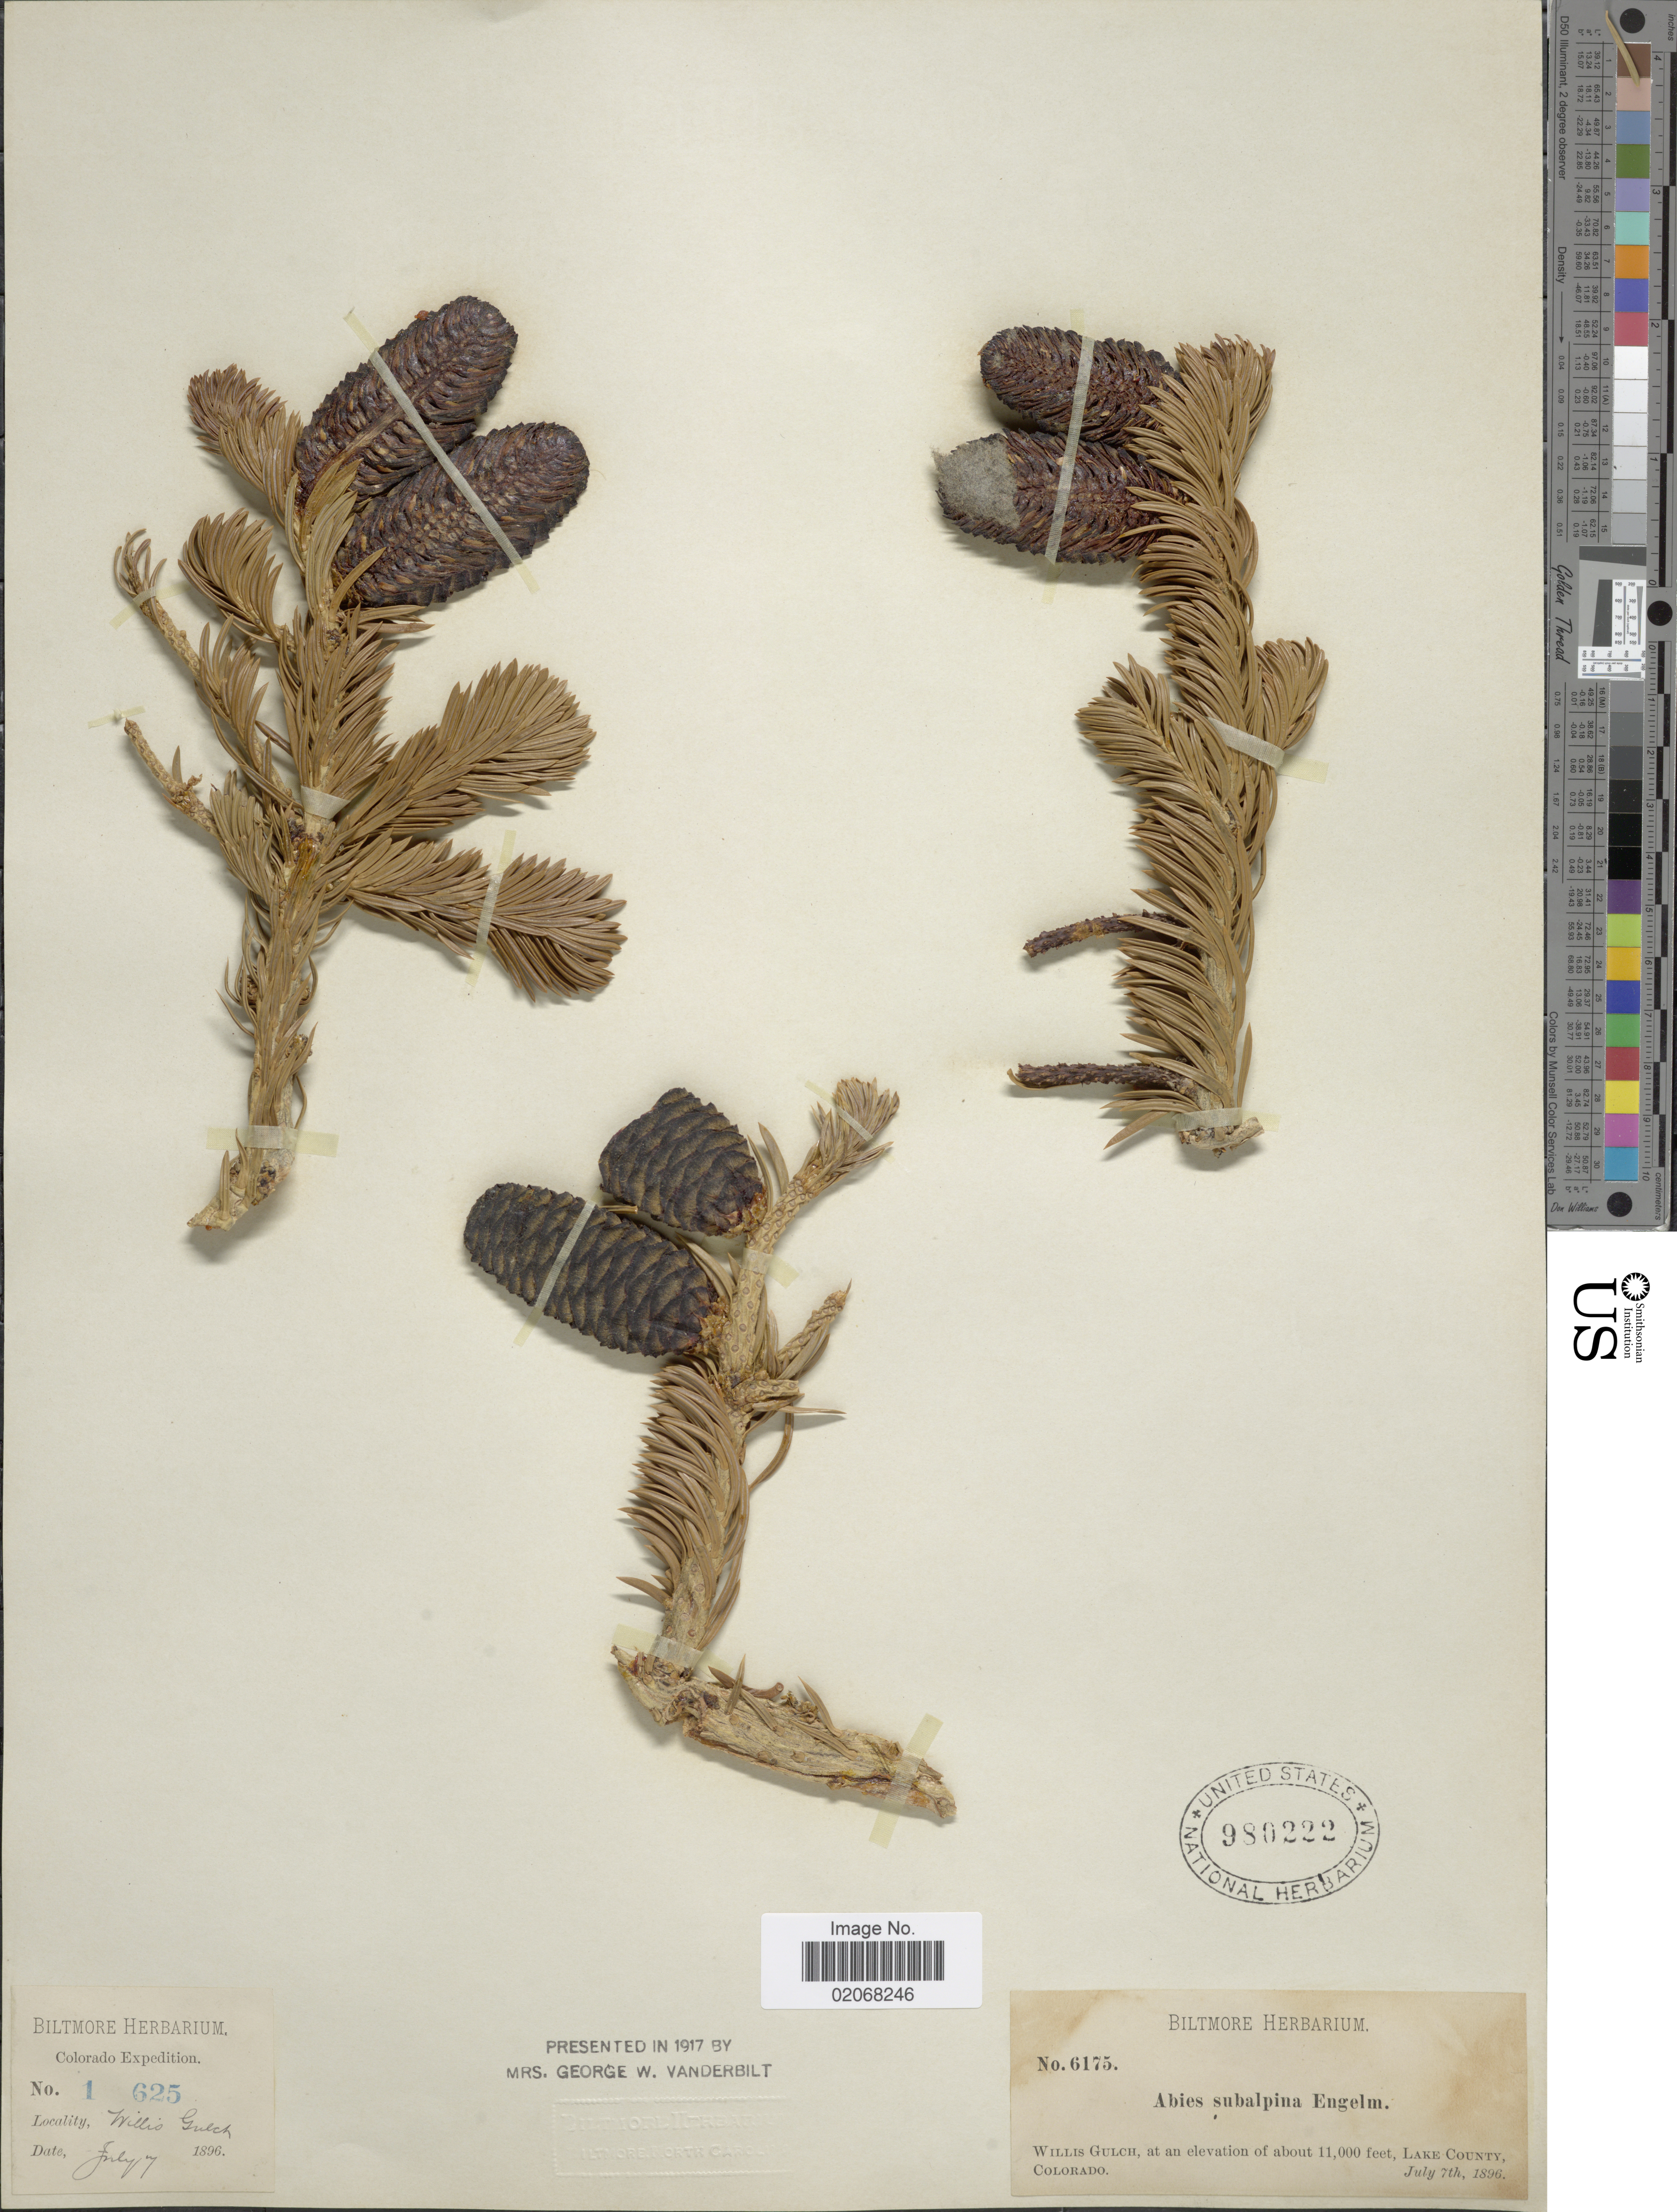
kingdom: Plantae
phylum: Tracheophyta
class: Pinopsida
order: Pinales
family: Pinaceae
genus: Abies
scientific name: Abies lasiocarpa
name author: (Hook.) Nutt.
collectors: ex herb. Biltmore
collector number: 1625/6175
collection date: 1896-07-07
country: United States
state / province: Colorado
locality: Willis Gulch, Lake County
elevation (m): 3353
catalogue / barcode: US 980222